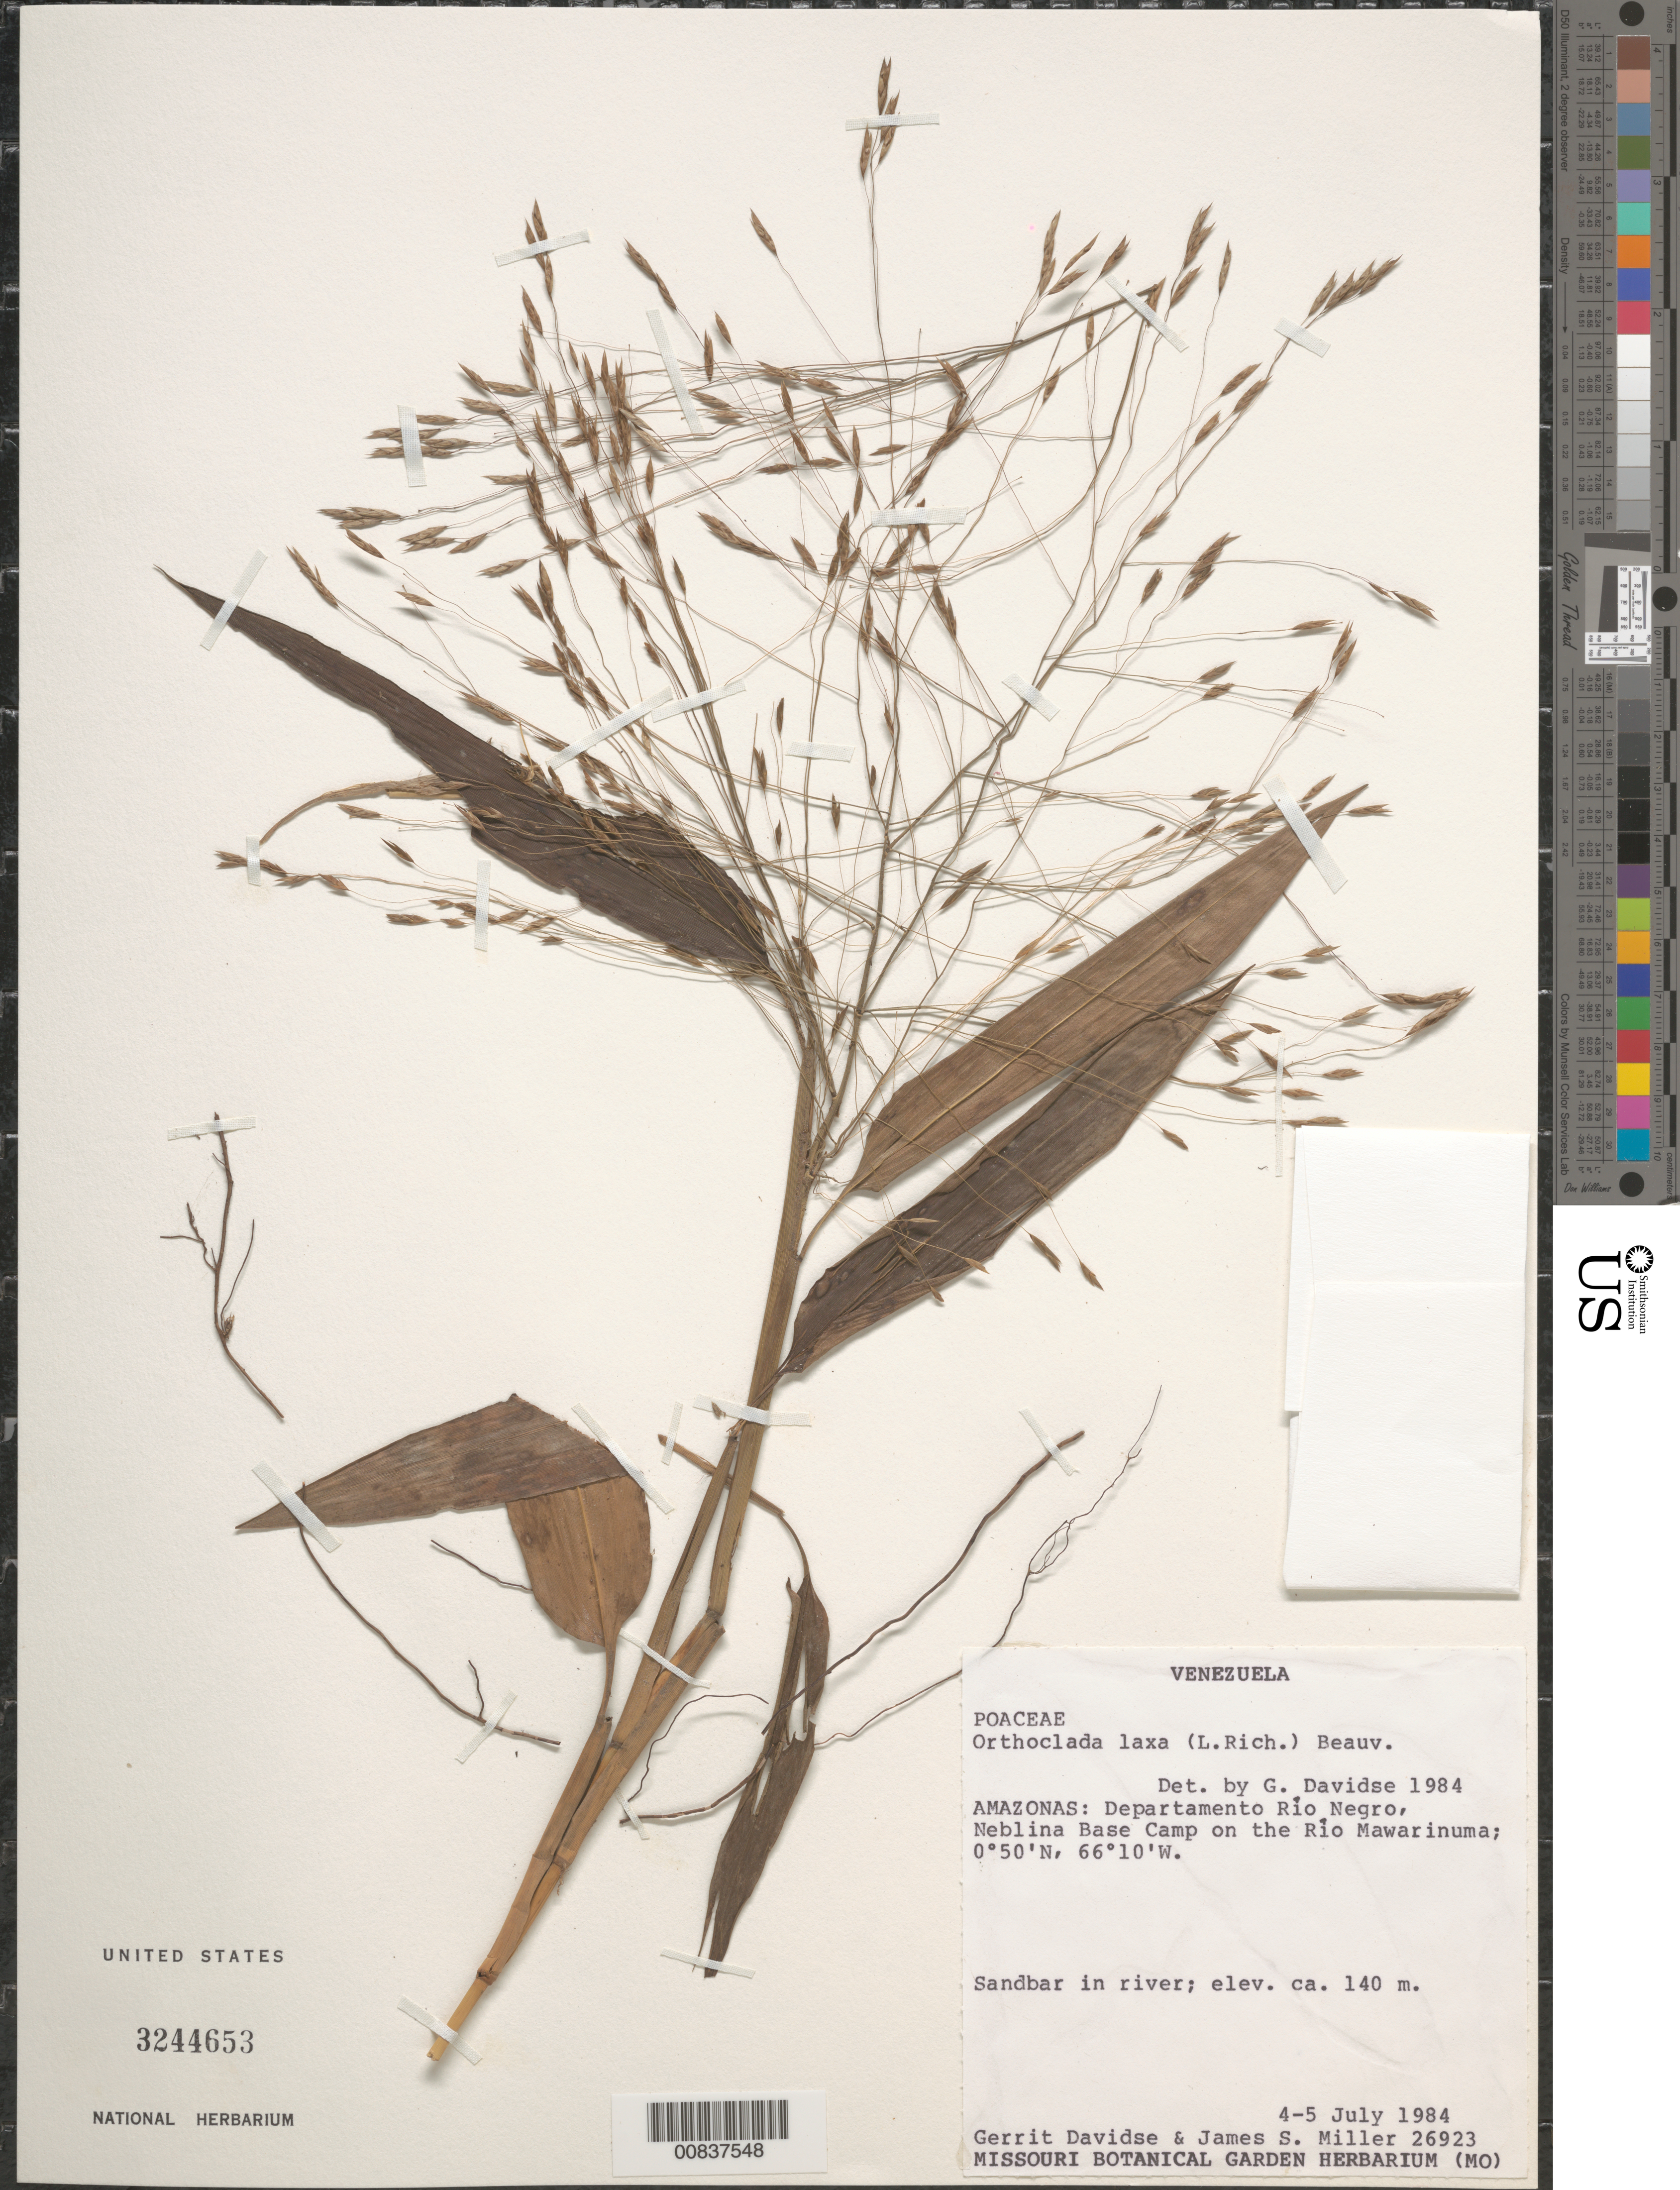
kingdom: Plantae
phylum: Tracheophyta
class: Liliopsida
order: Poales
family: Poaceae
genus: Orthoclada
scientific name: Orthoclada laxa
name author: P. Beauv.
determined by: Davidse, Gerrit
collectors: G. Davidse & J. S. Miller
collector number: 26923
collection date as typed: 4-Jul-84 to 5-Jul-84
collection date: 1984-07-04/1984-07-05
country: Venezuela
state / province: Amazonas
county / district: Río Negro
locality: Neblina Base Camp, Río Mawarinuma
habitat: Sandbar in river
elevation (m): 140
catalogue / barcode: US 3244653